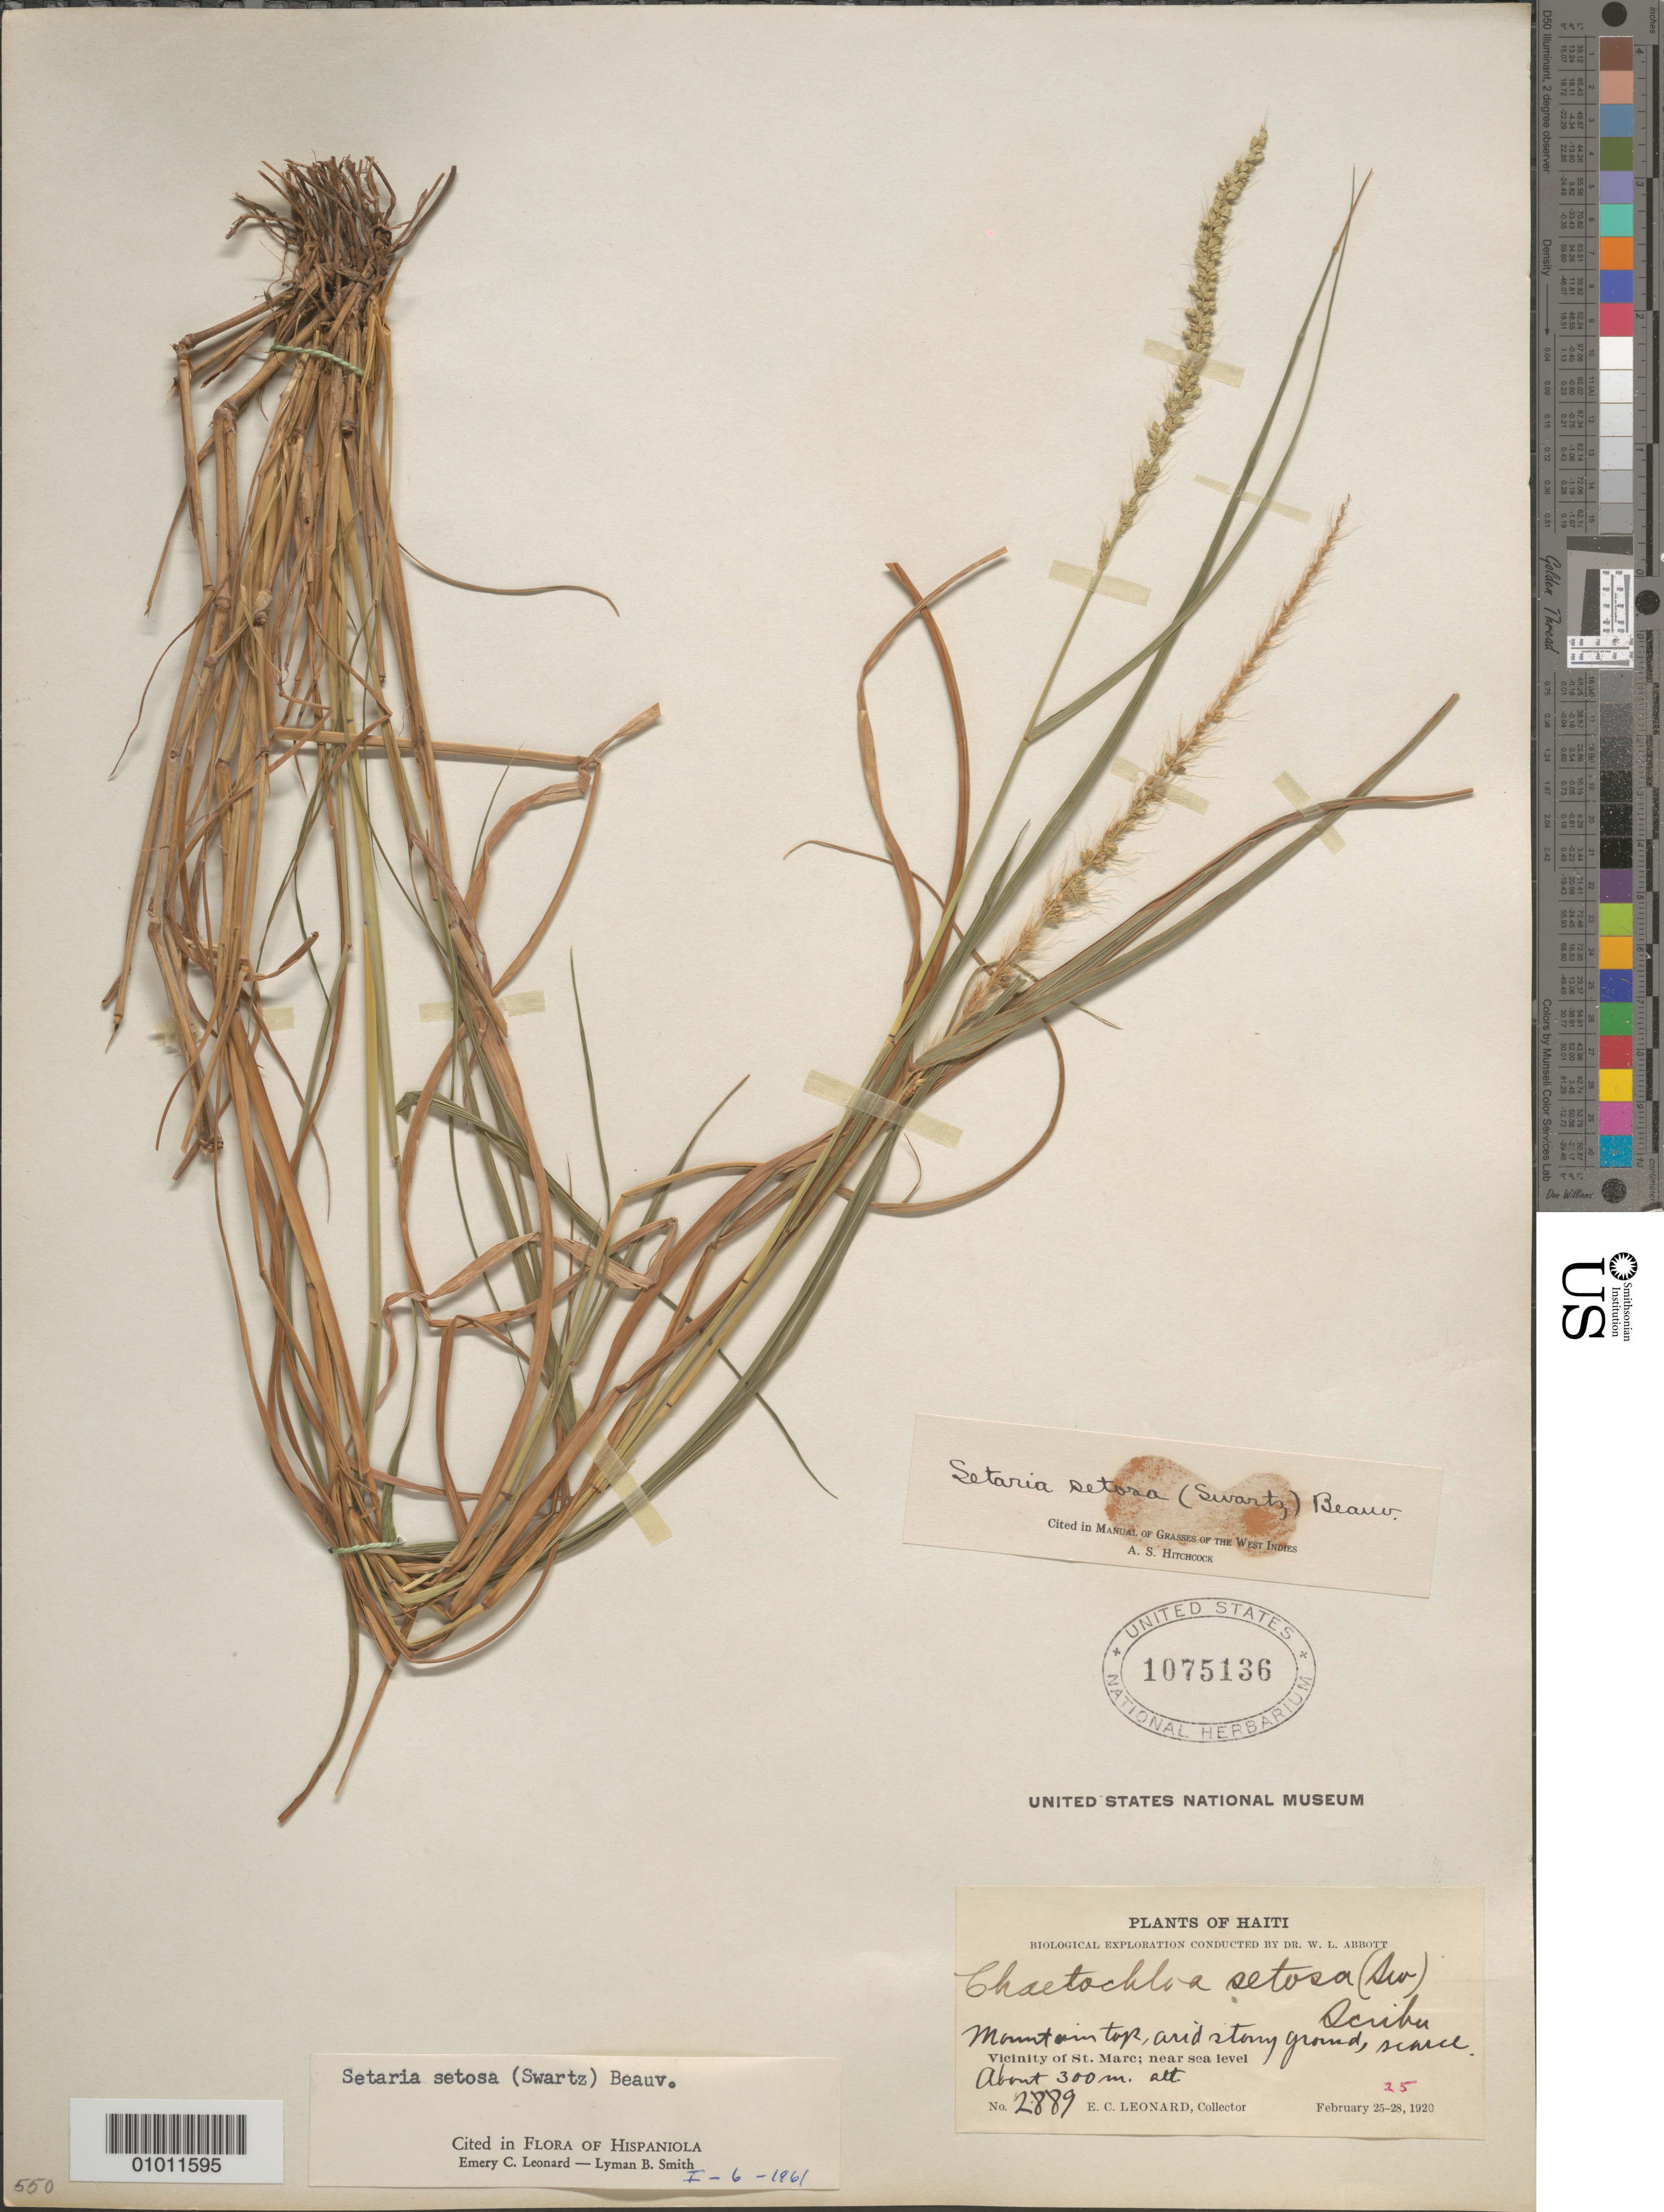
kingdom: Plantae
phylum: Tracheophyta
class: Liliopsida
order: Poales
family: Poaceae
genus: Setaria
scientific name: Setaria setosa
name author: (Sw.) P. Beauv.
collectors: E. C. Leonard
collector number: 2889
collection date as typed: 25 Feb 1920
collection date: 1920-02-25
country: Haiti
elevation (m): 300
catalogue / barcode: US 1075136